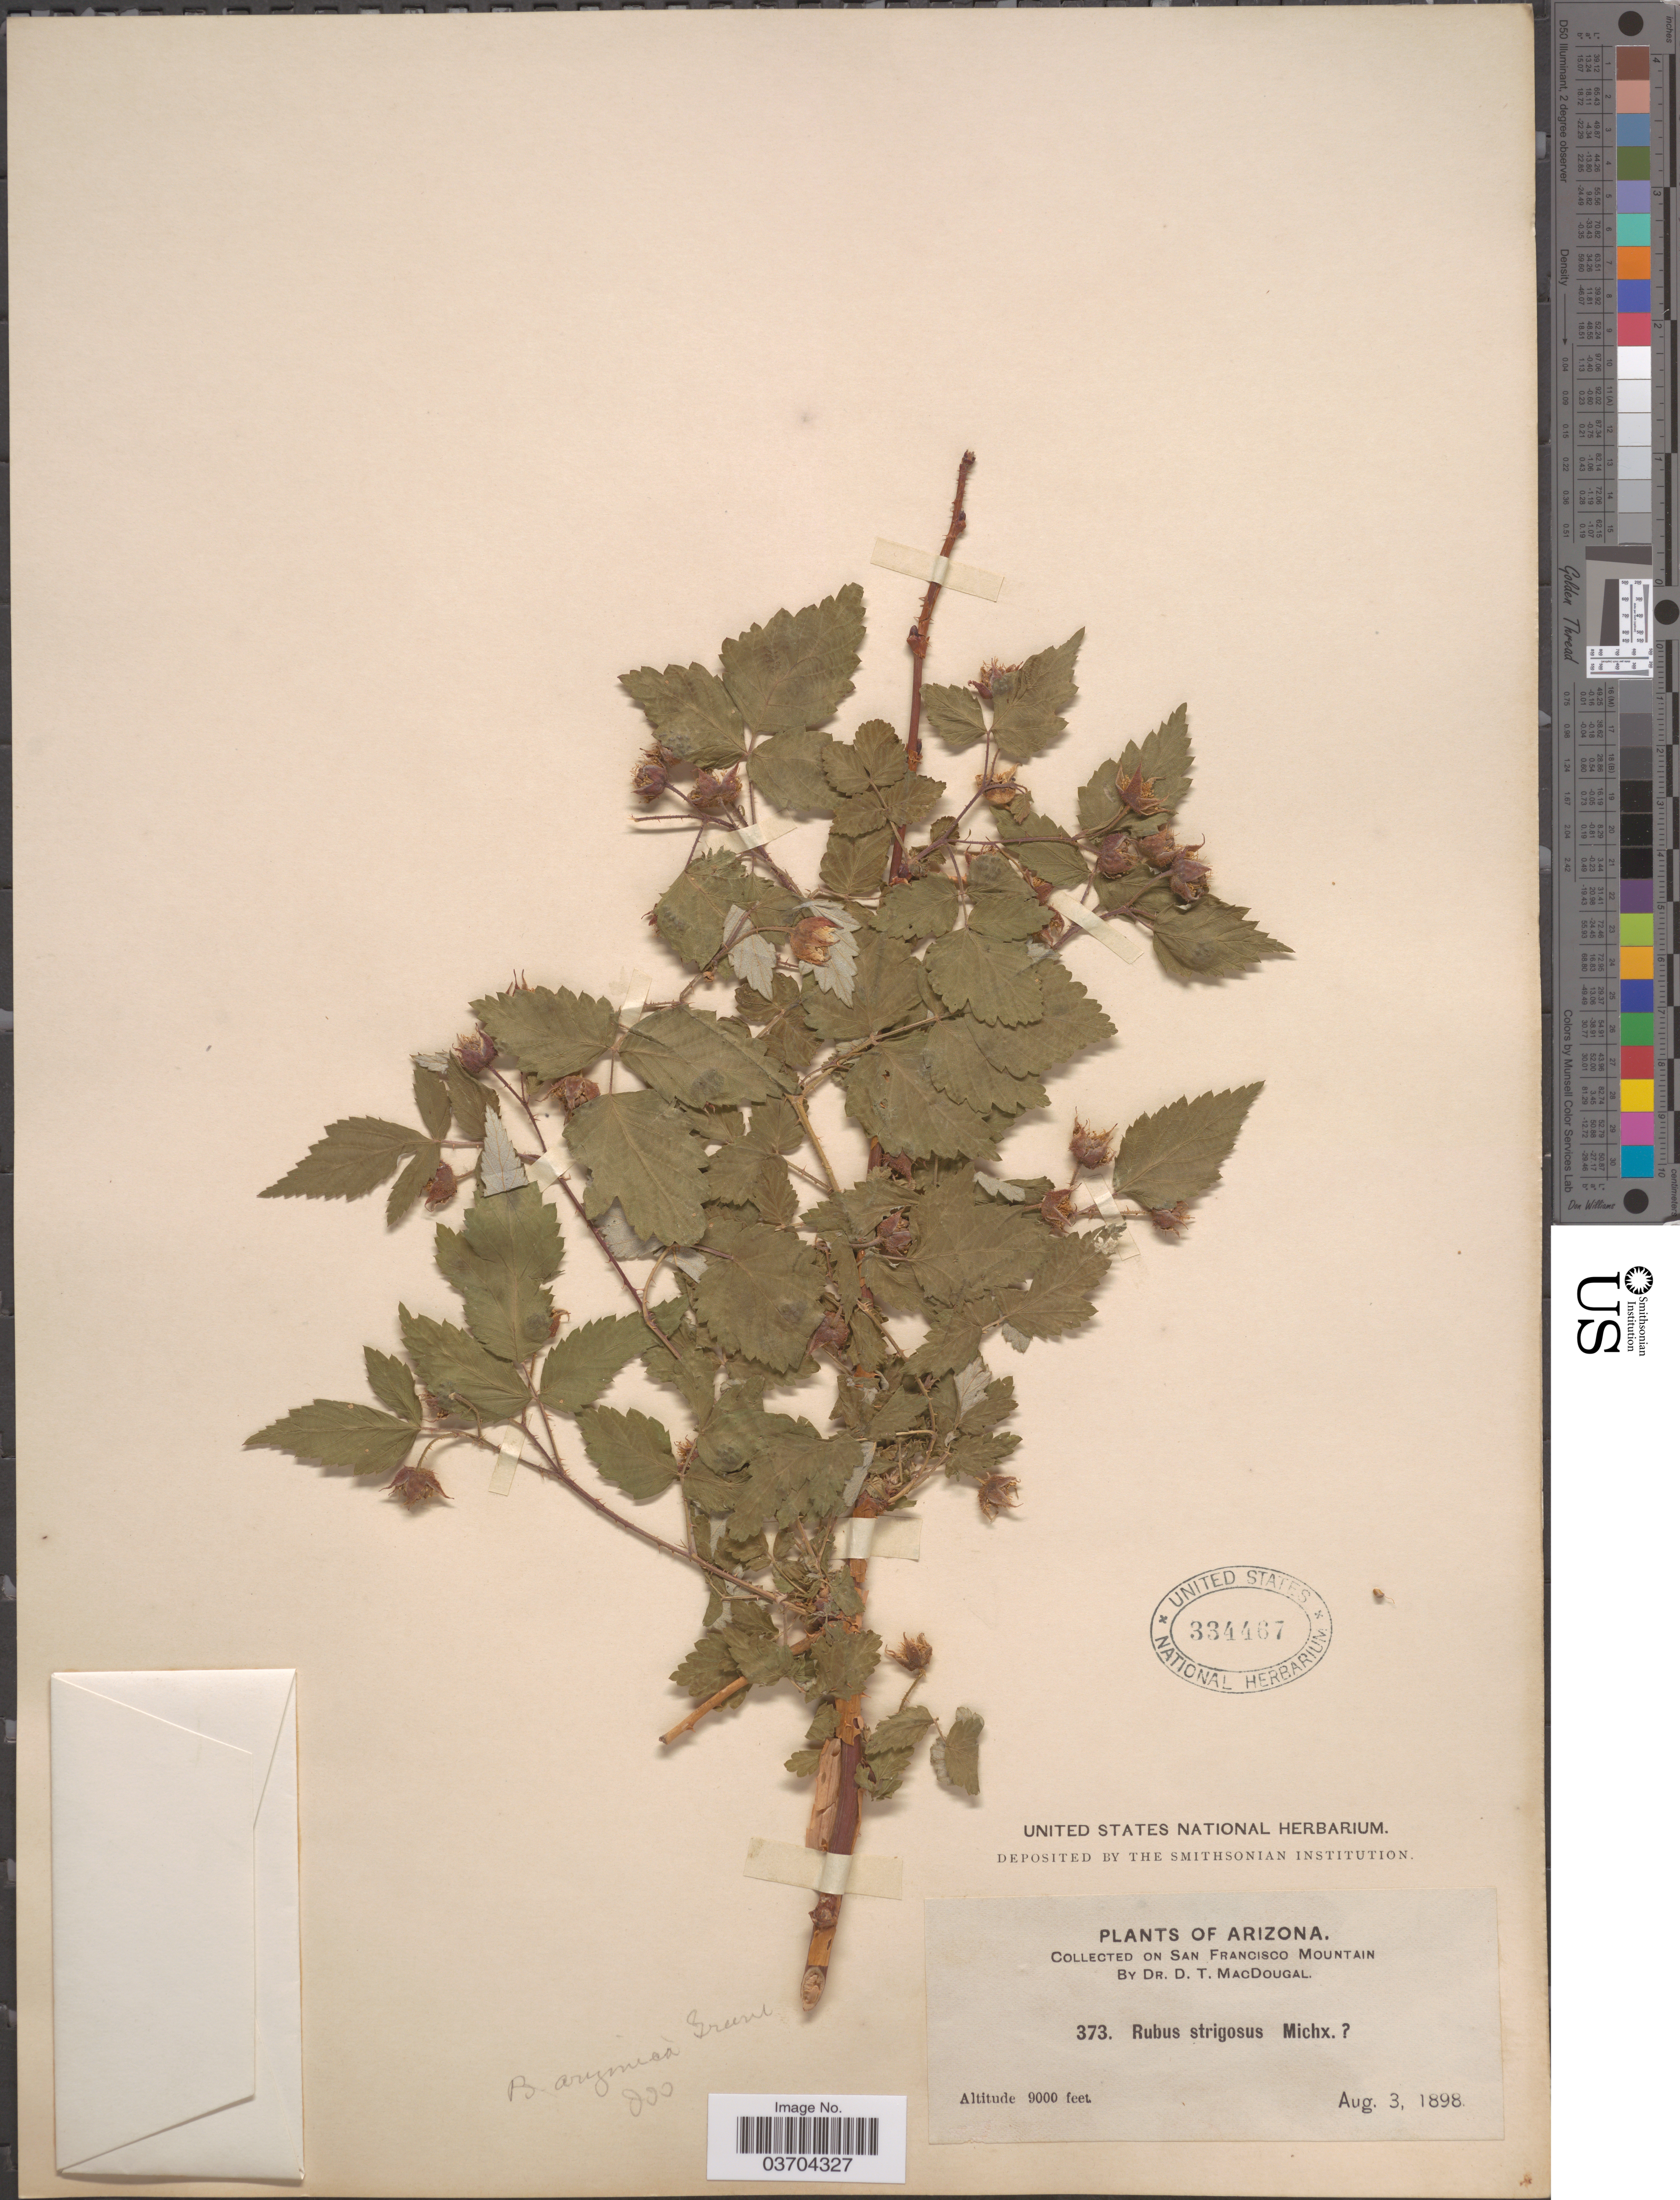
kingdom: Plantae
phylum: Tracheophyta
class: Magnoliopsida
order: Rosales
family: Rosaceae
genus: Rubus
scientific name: Rubus arizonicus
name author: (Greene) Rydb.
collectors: D. T. MacDougal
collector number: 373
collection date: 1898-08-03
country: United States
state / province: Arizona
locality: San Francisco Mountain.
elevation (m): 2743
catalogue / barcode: US 334467